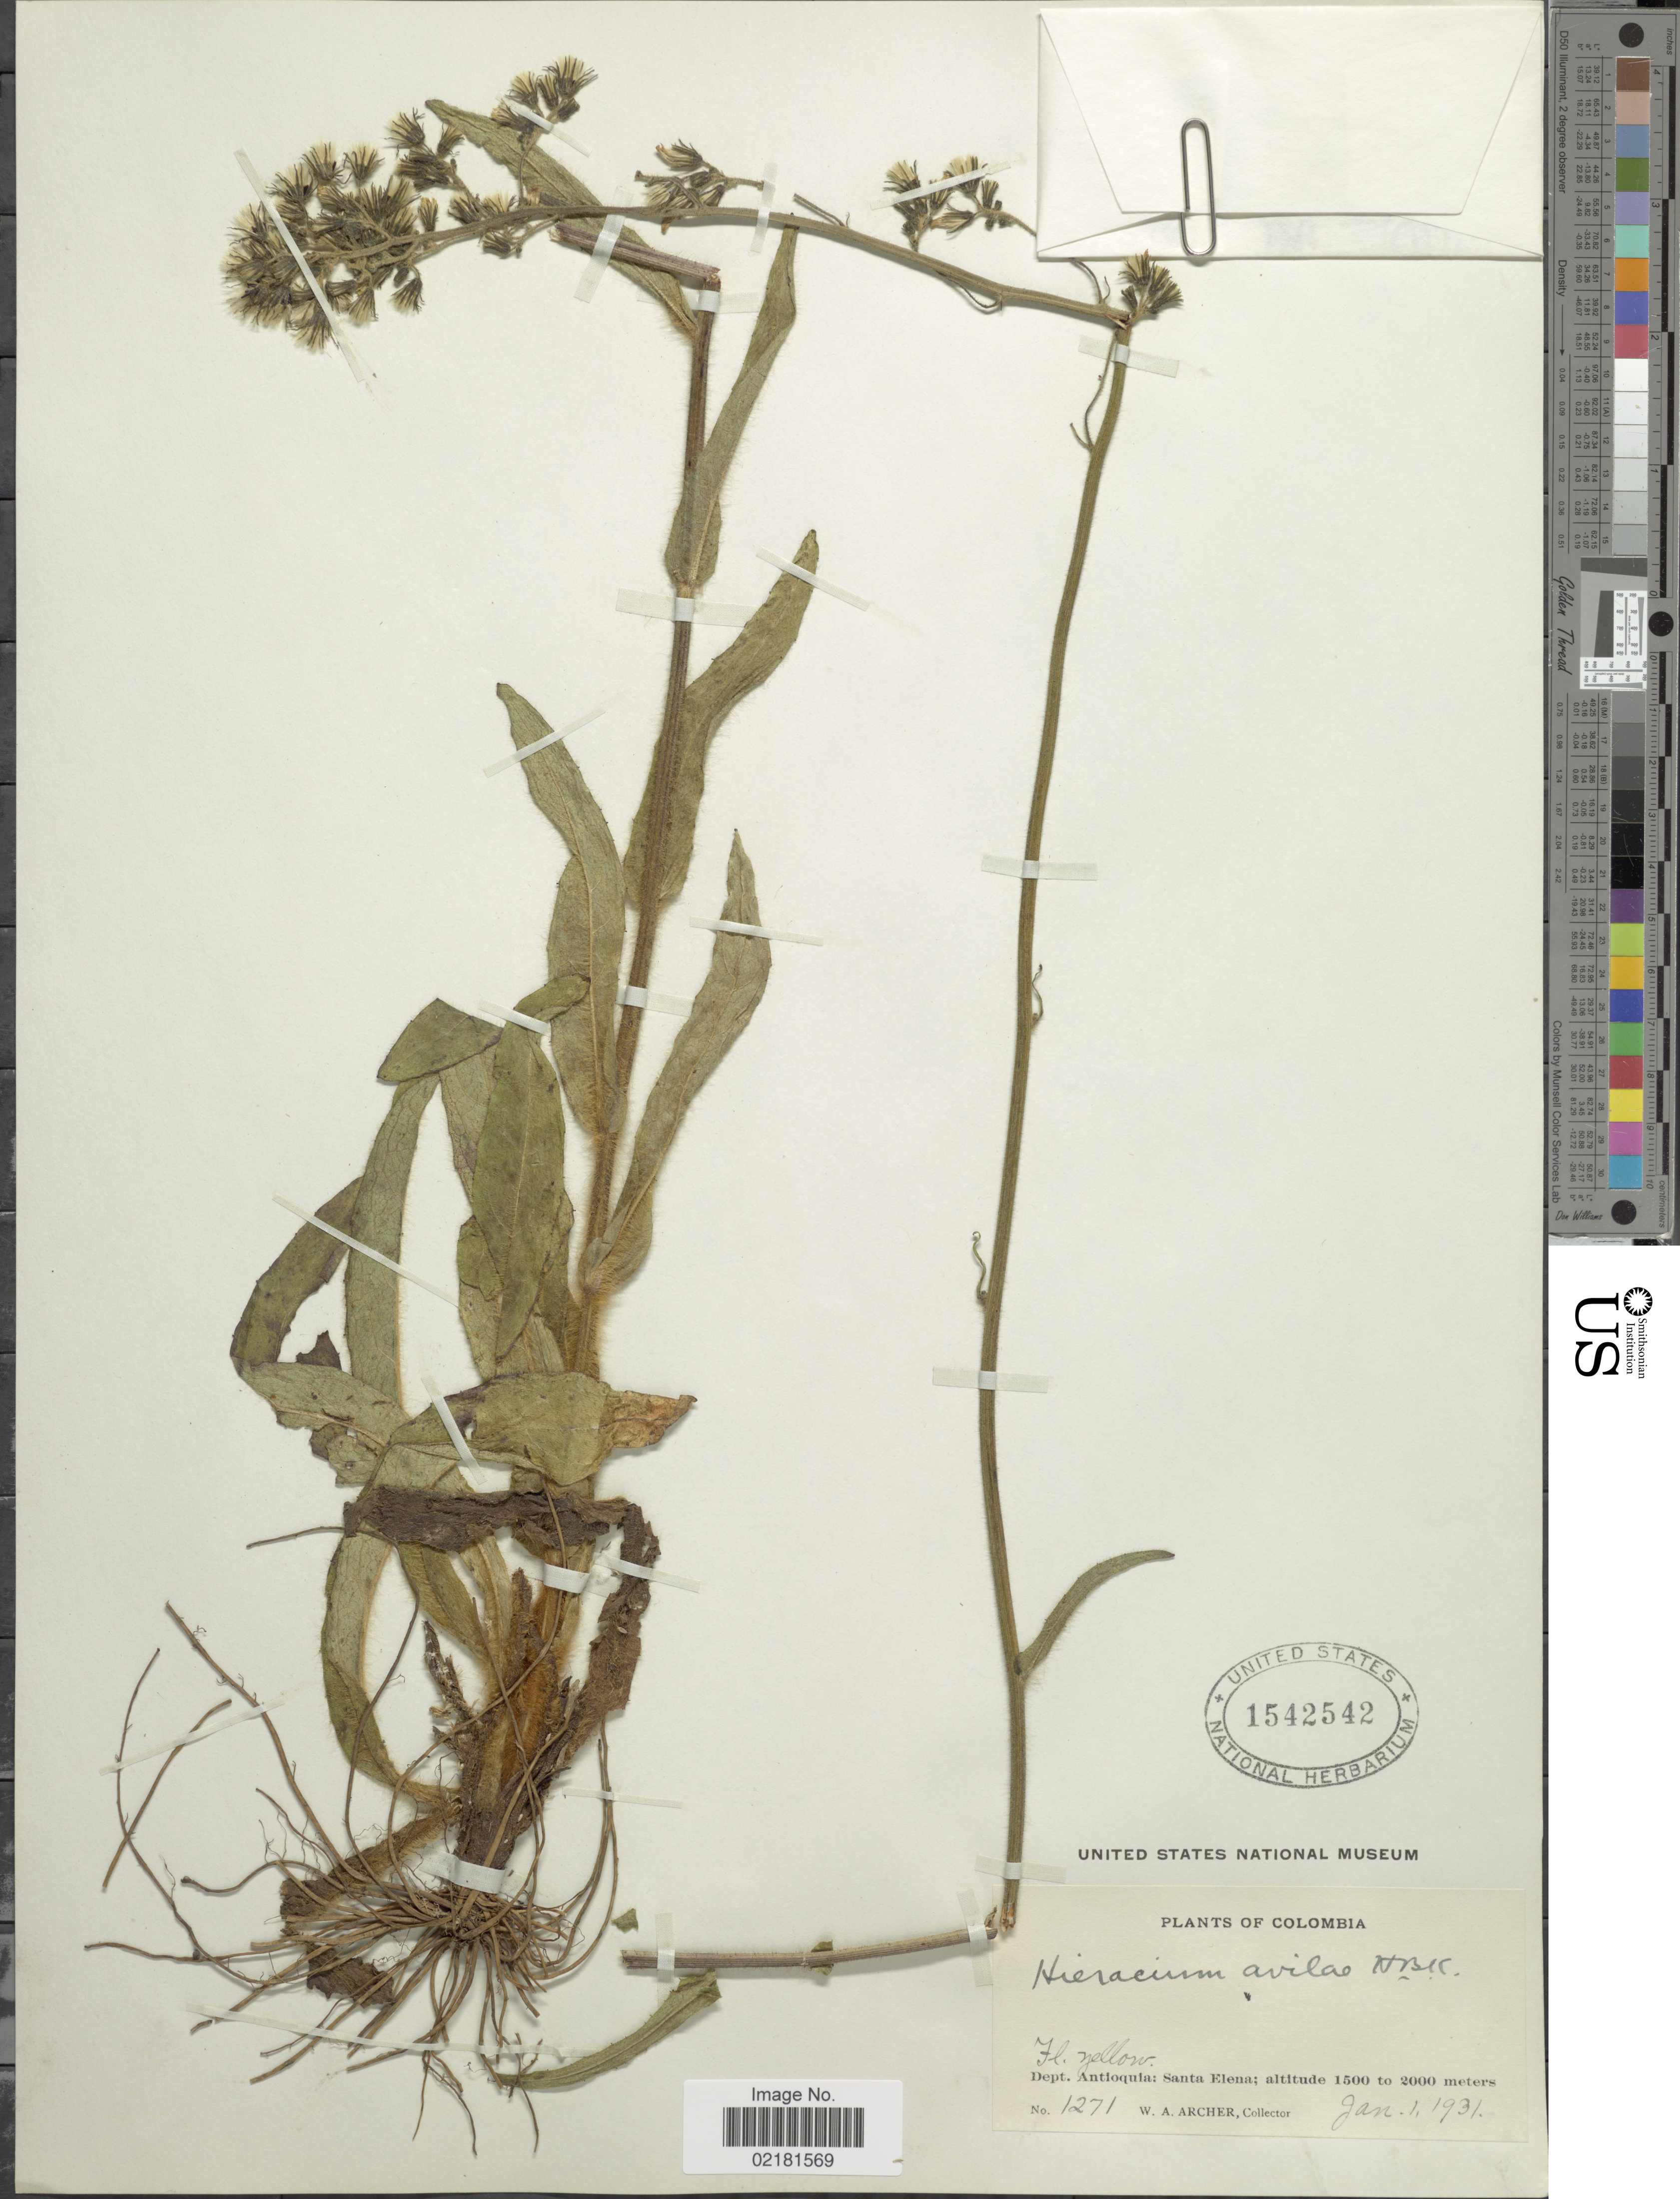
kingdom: Plantae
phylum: Tracheophyta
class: Magnoliopsida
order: Asterales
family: Asteraceae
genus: Hieracium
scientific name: Hieracium avilae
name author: Kunth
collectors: W. A. Archer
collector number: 1271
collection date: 1931-01-01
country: Colombia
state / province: Antioquia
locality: Santa Elena.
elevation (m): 1500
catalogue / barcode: US 1542542